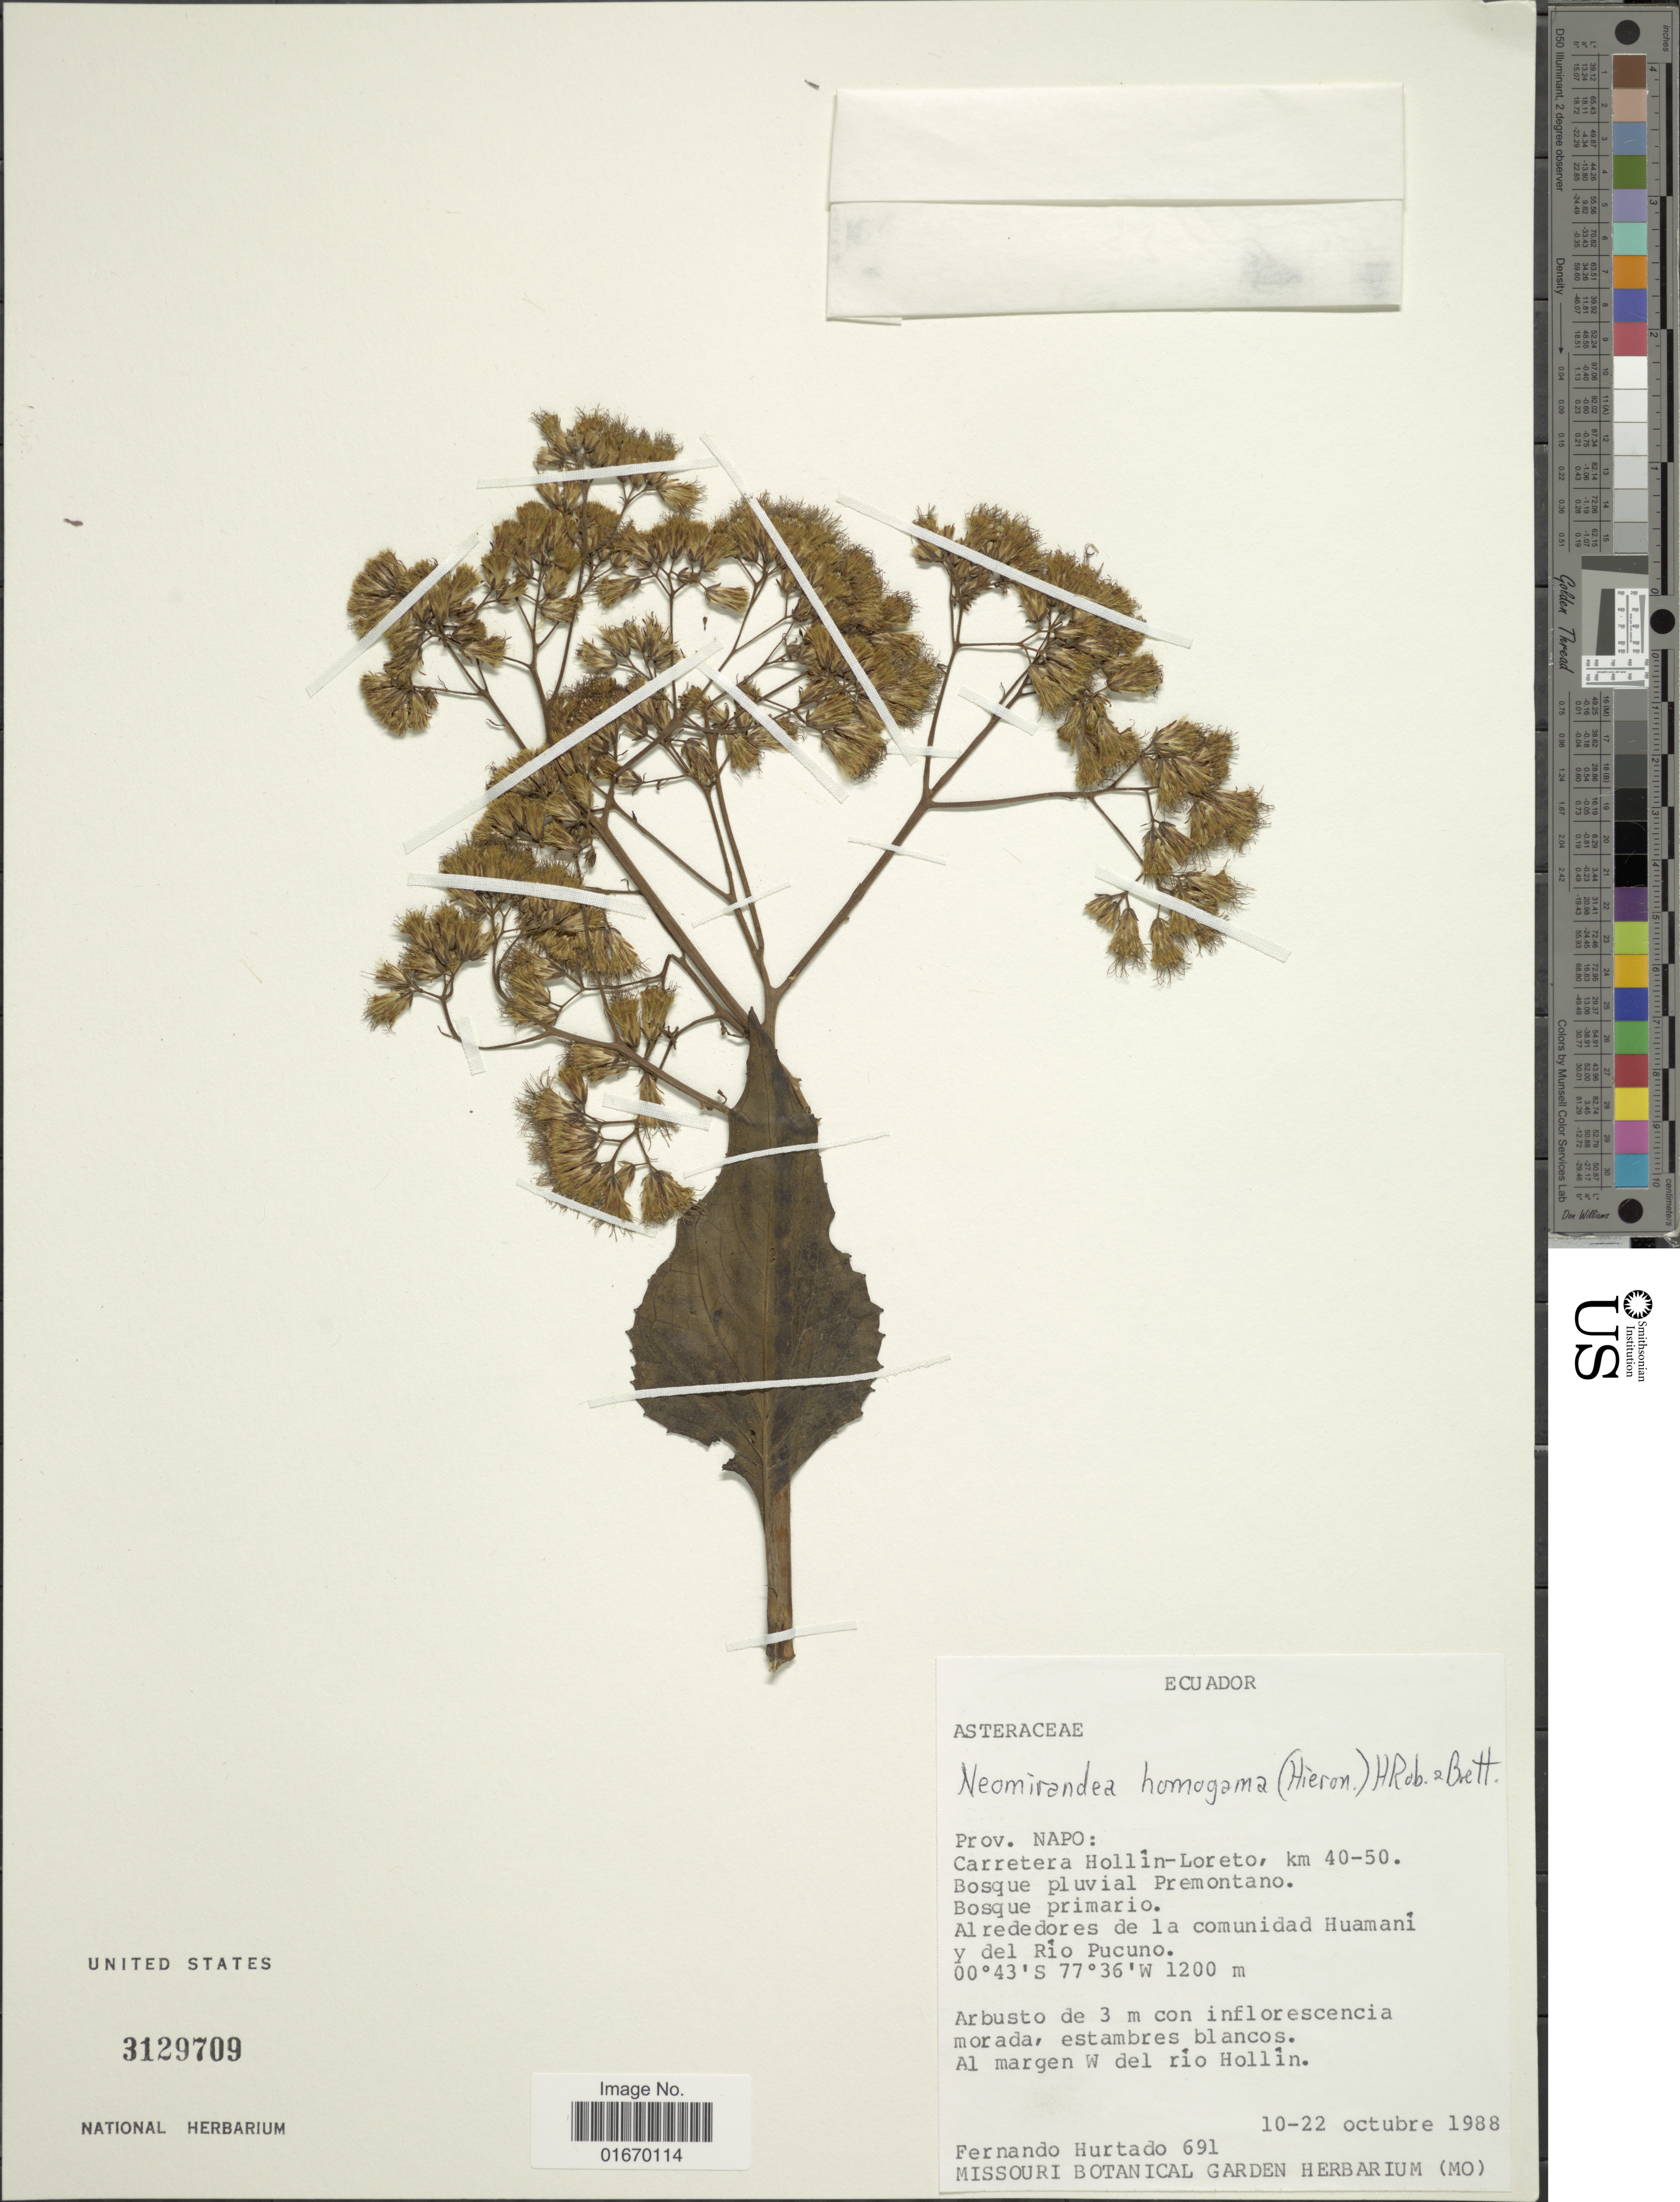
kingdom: Plantae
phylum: Tracheophyta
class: Magnoliopsida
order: Asterales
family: Asteraceae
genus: Neomirandea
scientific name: Neomirandea homogama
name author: (Hieron.) H. Rob.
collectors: F. Hurtado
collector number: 691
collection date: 1988-10-10/1988-10-22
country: Ecuador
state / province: Napo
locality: Carretera Hollin-Loreto, km 40-50, alrededores de la comunidad Huamani y del Rio Pucuno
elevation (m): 1200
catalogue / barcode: US 3129709